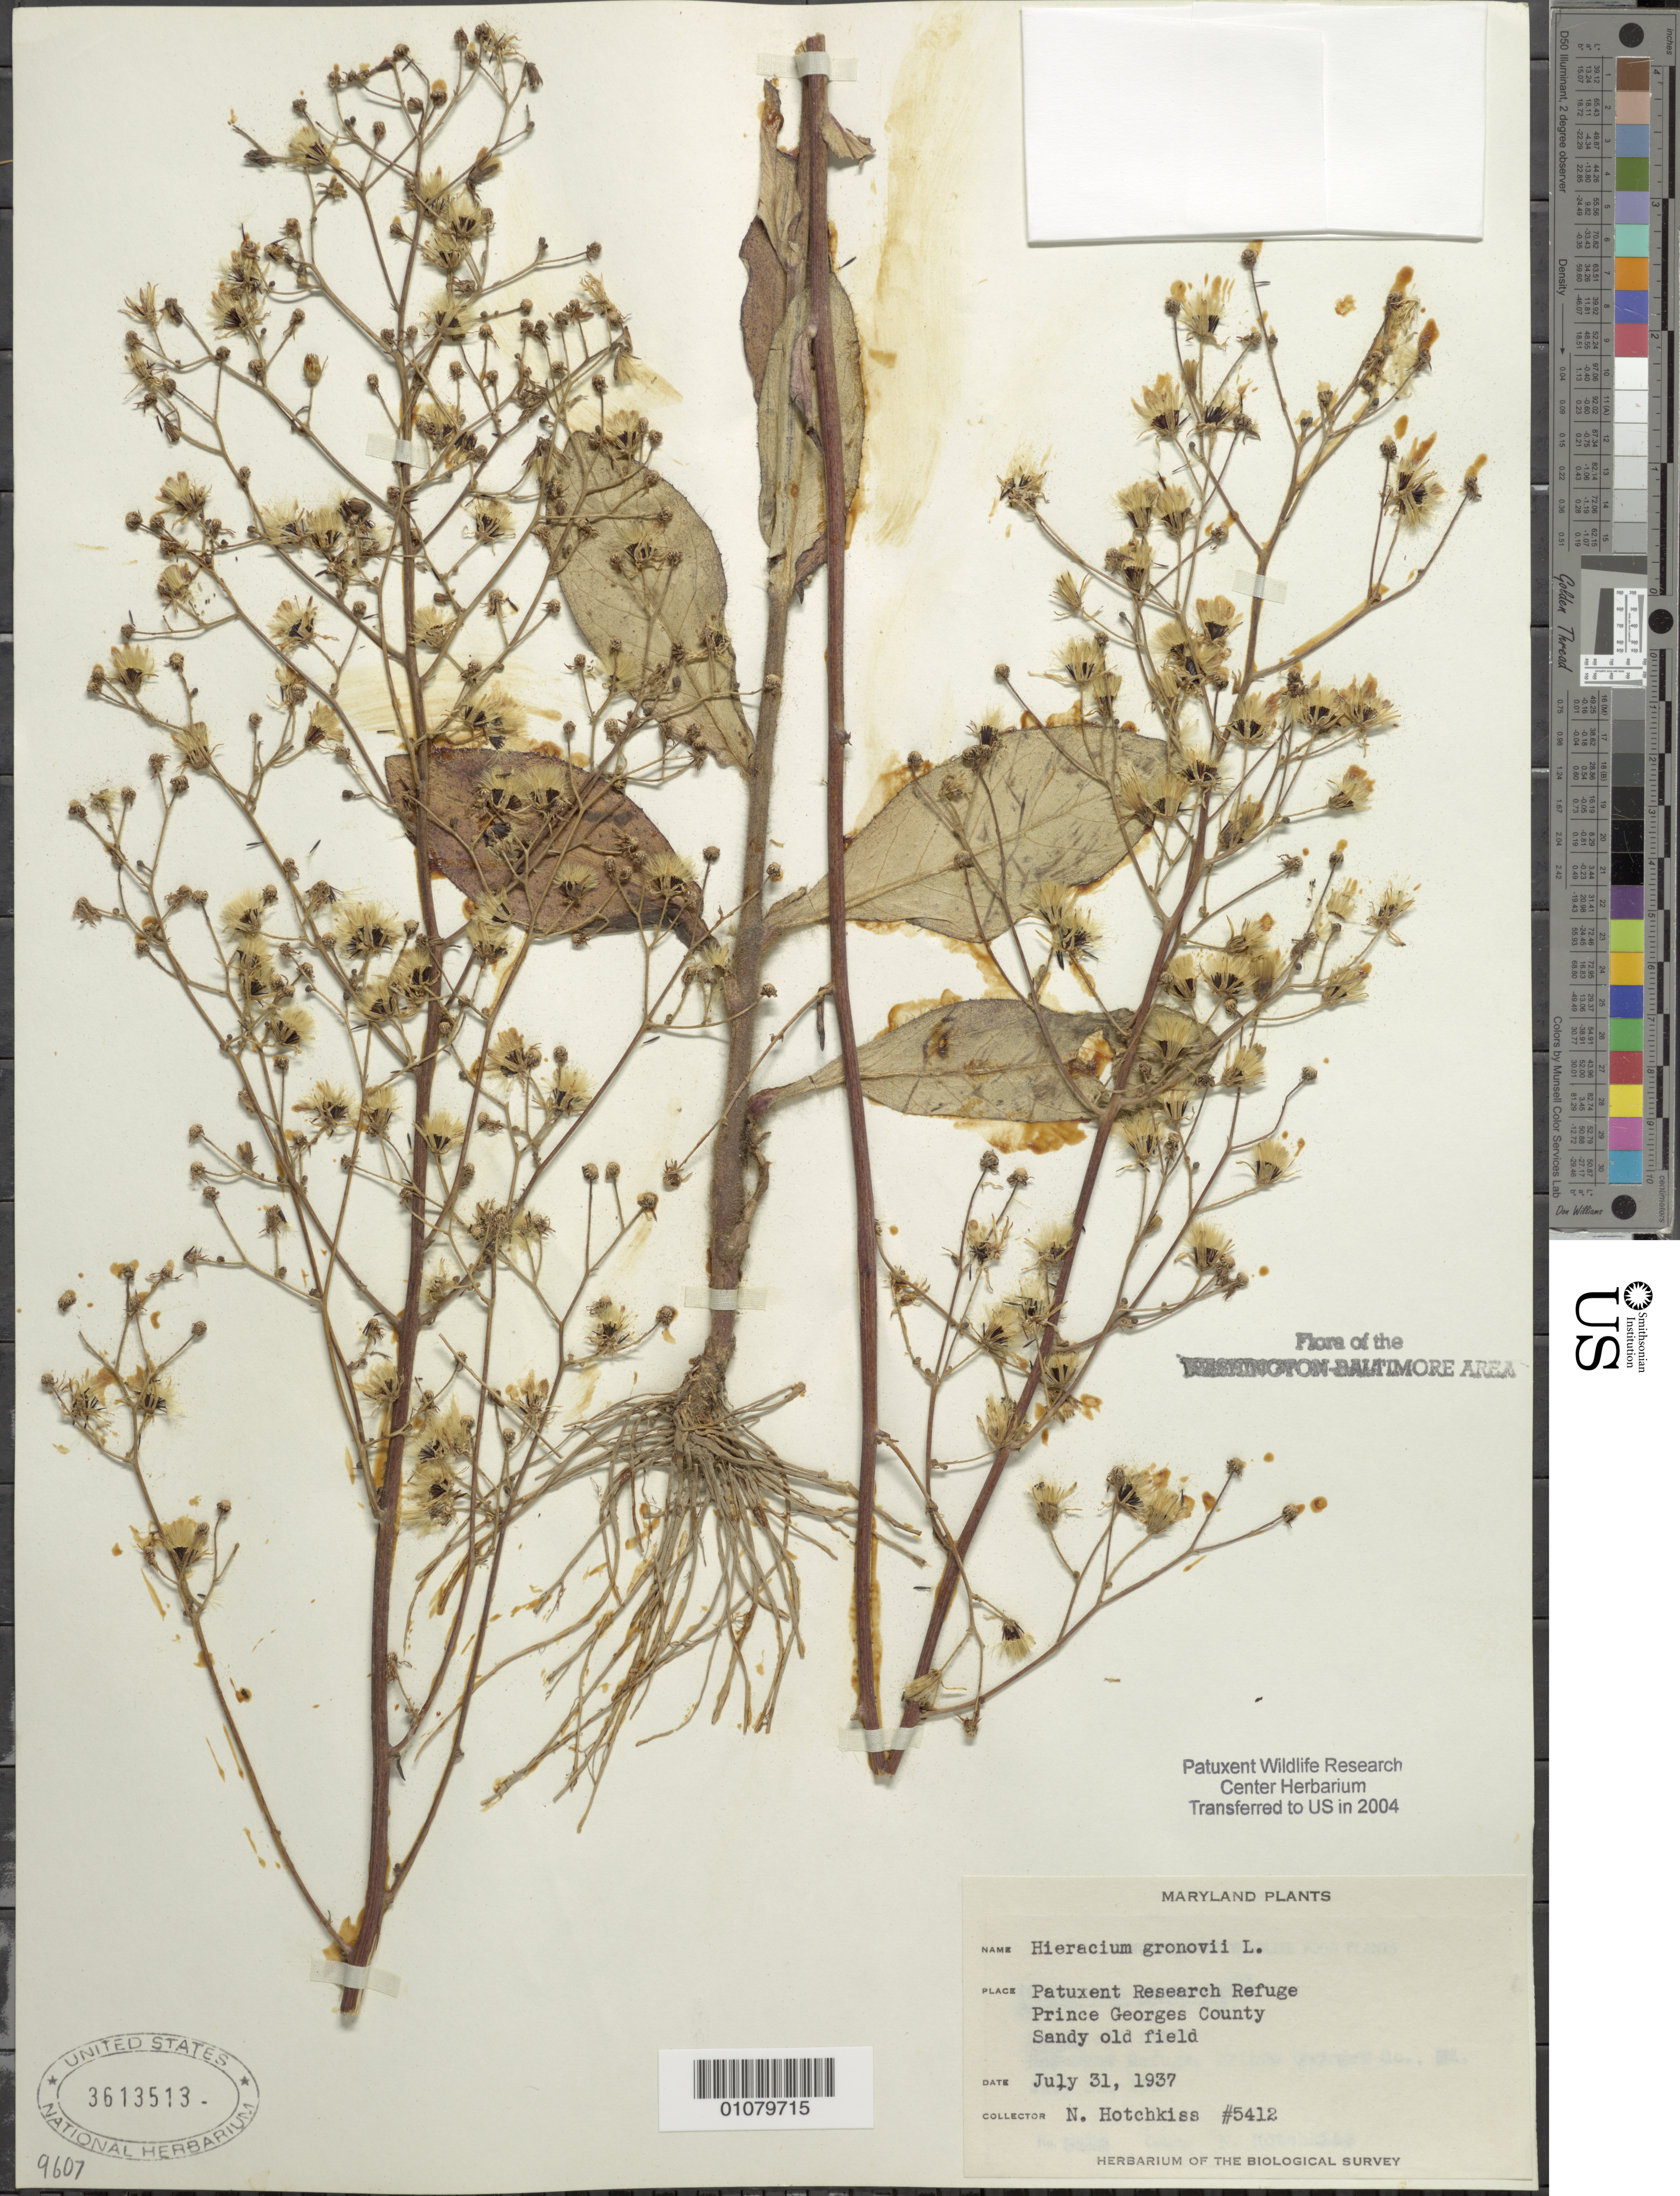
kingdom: Plantae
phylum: Tracheophyta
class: Magnoliopsida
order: Asterales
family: Asteraceae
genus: Hieracium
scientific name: Hieracium gronovii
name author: L.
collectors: N. Hotchkiss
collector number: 5412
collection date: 1937-07-31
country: United States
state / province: Maryland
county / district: Prince George's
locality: Patuxent Wildlife Refuge.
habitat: Sandy old field.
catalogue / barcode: US 3613513